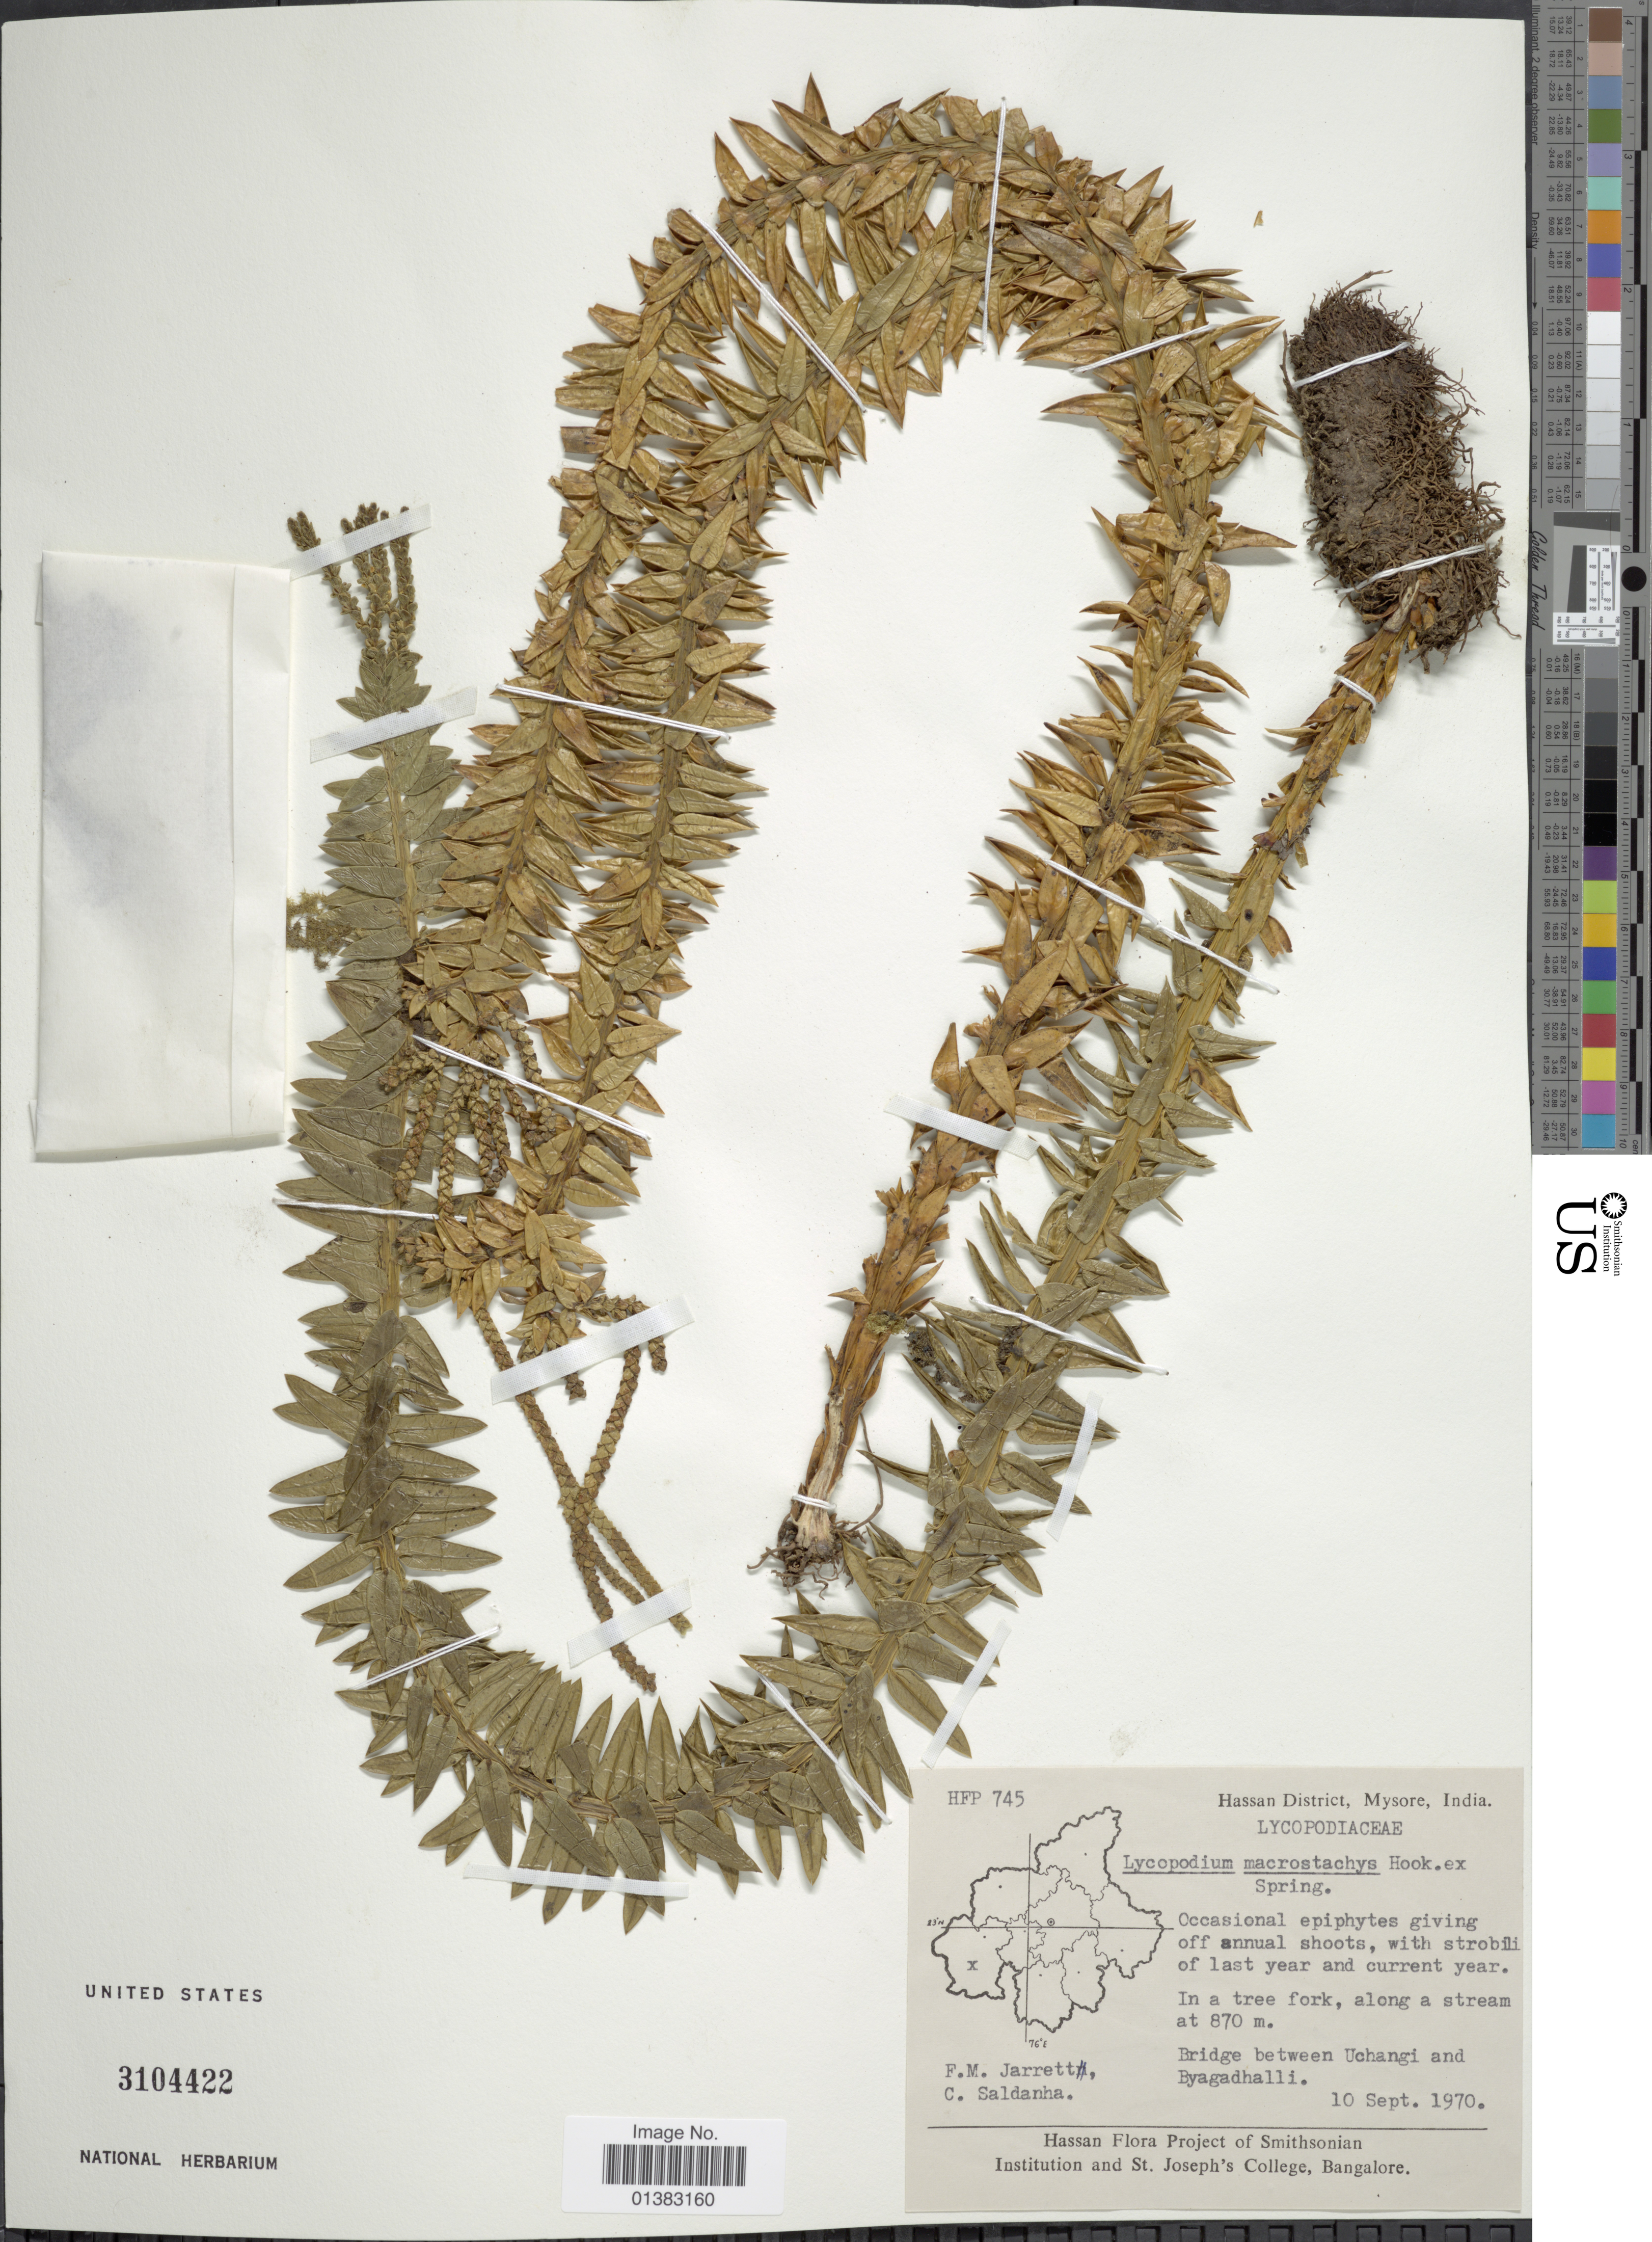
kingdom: Plantae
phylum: Tracheophyta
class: Lycopodiopsida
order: Lycopodiales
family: Lycopodiaceae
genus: Phlegmariurus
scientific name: Phlegmariurus phyllanthus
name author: (Hook. & Arn.) R.D. Dixit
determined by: Field, A. R.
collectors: F. M. Jarrett & C. Saldanha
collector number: HFP 745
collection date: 1970-09-10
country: India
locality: Hassan District, Mysore, Bridge between Uchangi and Byagadhalli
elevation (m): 870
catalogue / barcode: US 3104422